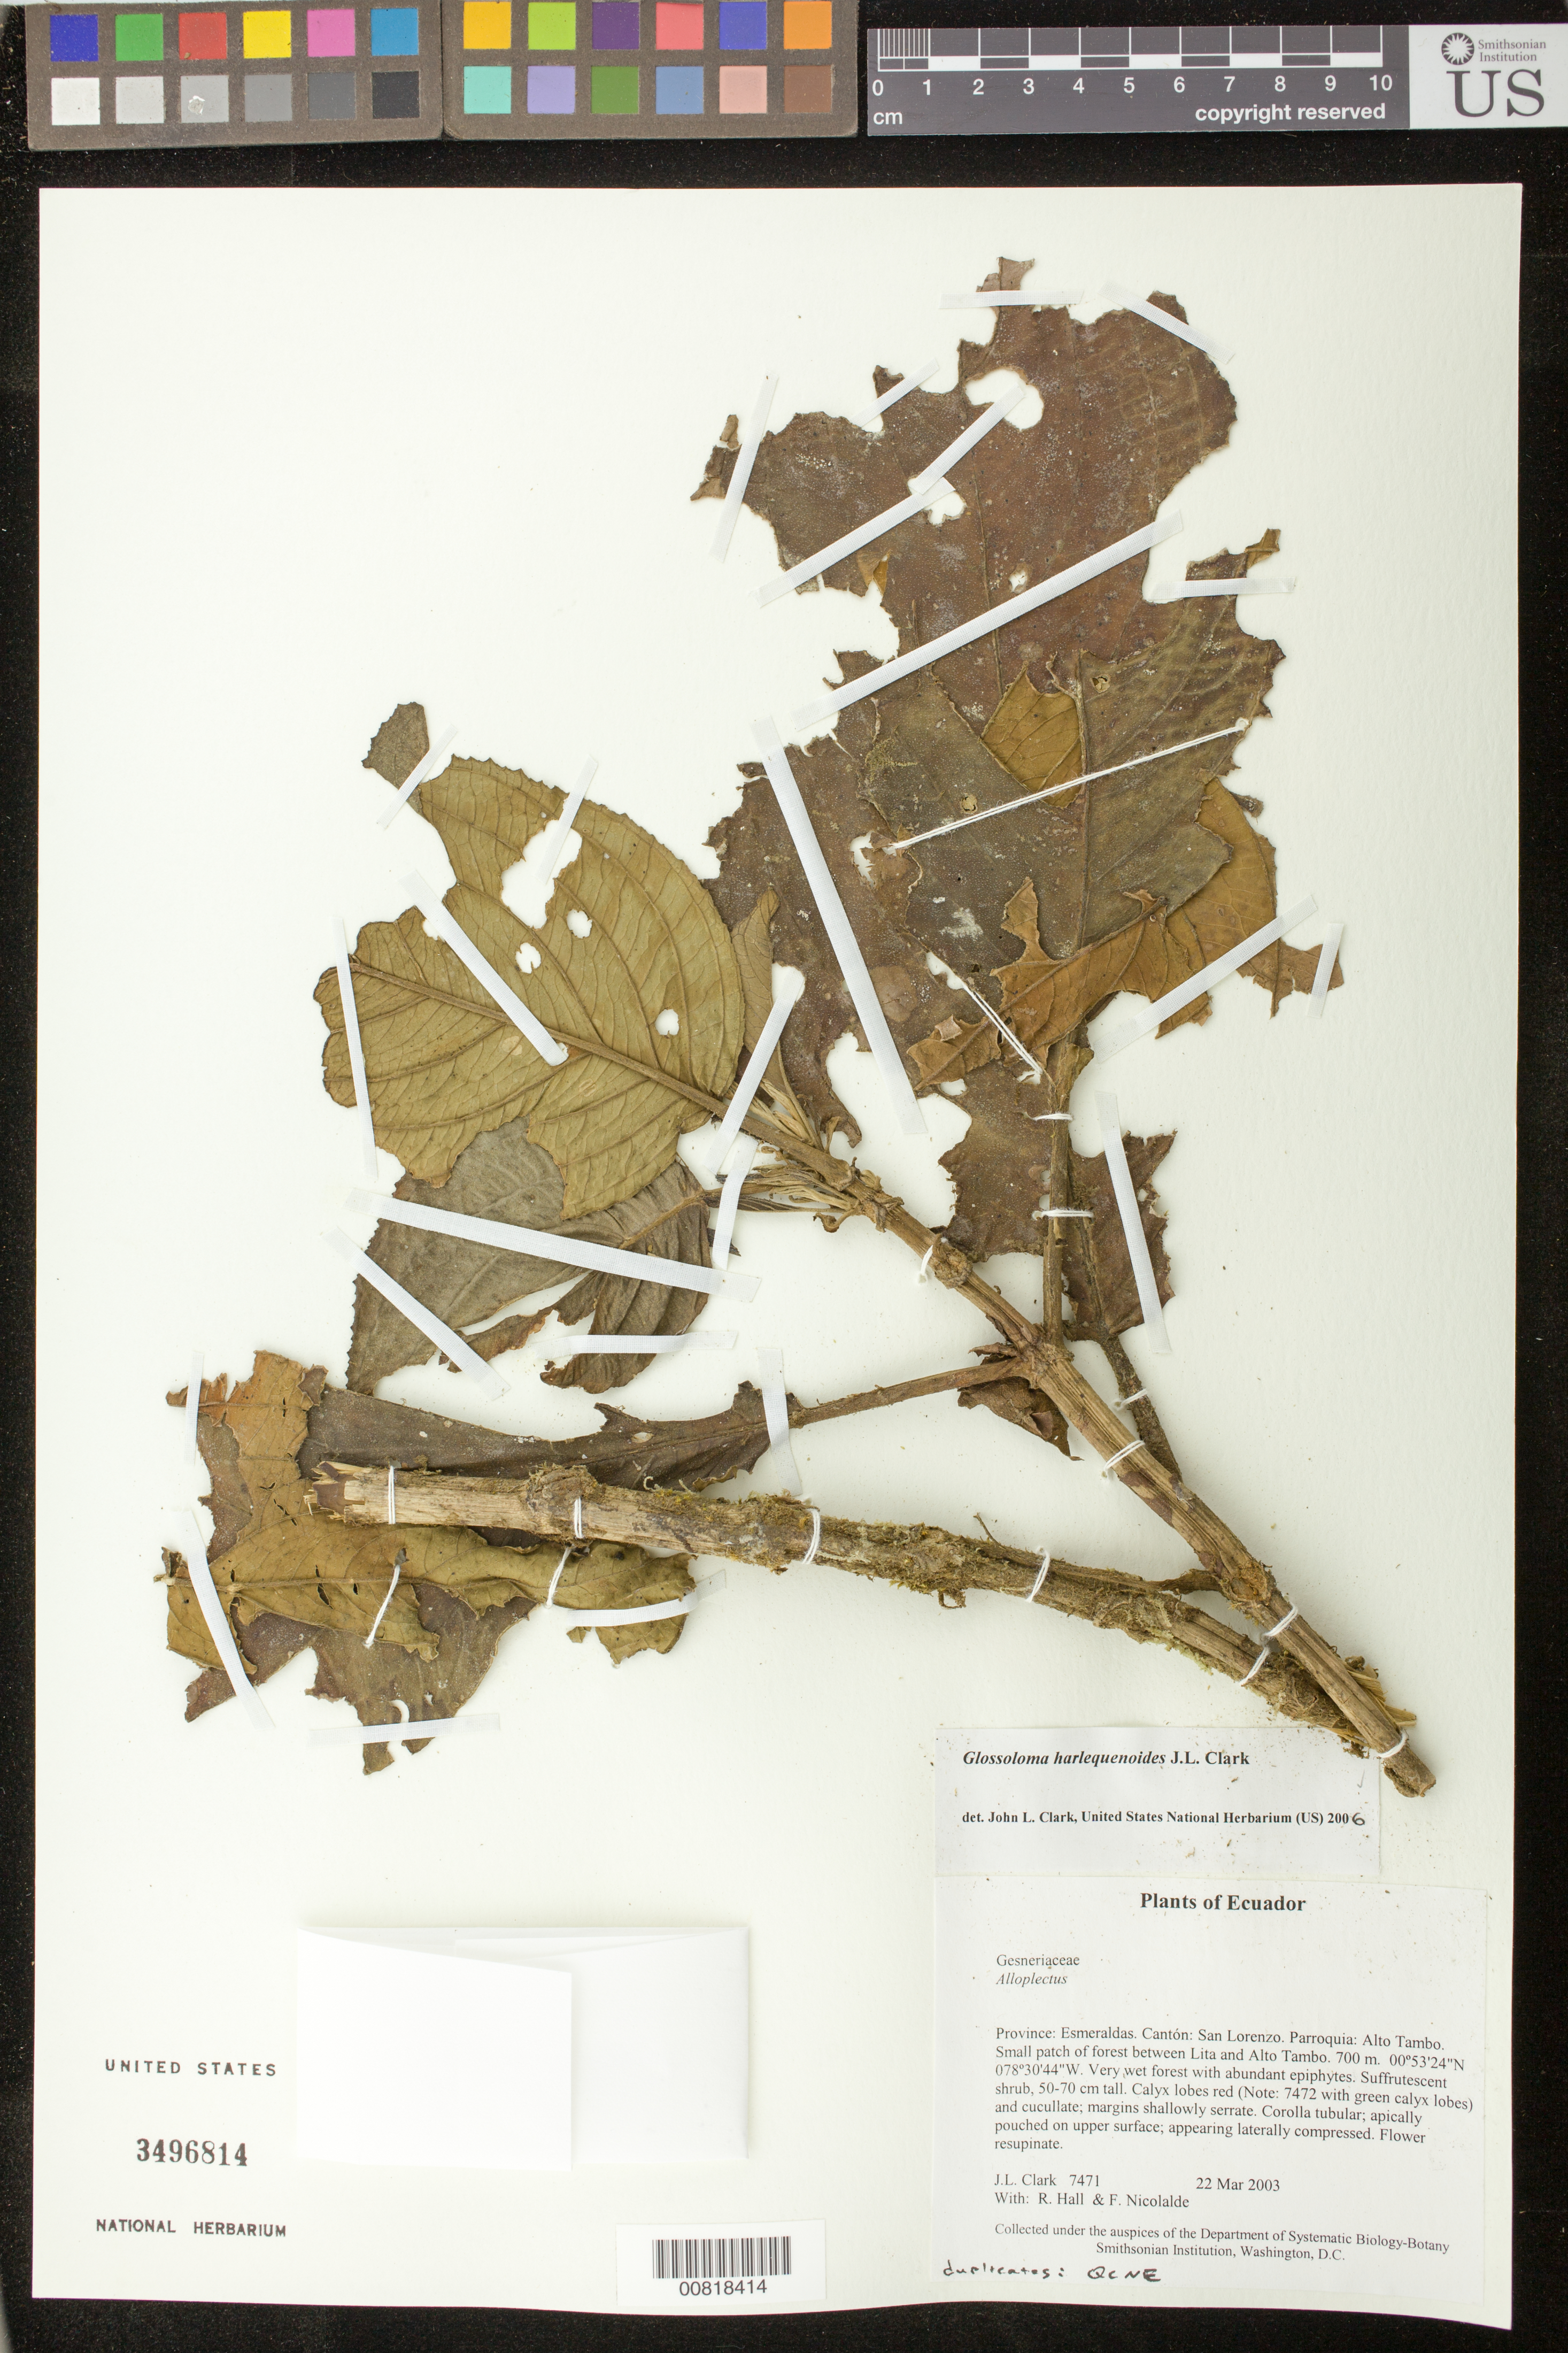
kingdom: Plantae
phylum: Tracheophyta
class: Magnoliopsida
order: Lamiales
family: Gesneriaceae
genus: Glossoloma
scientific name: Glossoloma harlequinoides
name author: J.L. Clark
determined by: Clark, J. L., (SEL), The Marie Selby Botanical Garden (UNITED STATES)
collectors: J. L. Clark, R. Hall & F. Nicolalde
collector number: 7471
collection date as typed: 22 Mar 2003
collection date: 2003-03-22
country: Ecuador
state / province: Esmeraldas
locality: San Lorenzo. Parroquia: Alto Tambo. Small patch of forest between Lita and Alto Tambo.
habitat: Very wet forest with abundant epiphytes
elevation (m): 700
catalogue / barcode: US 3496814